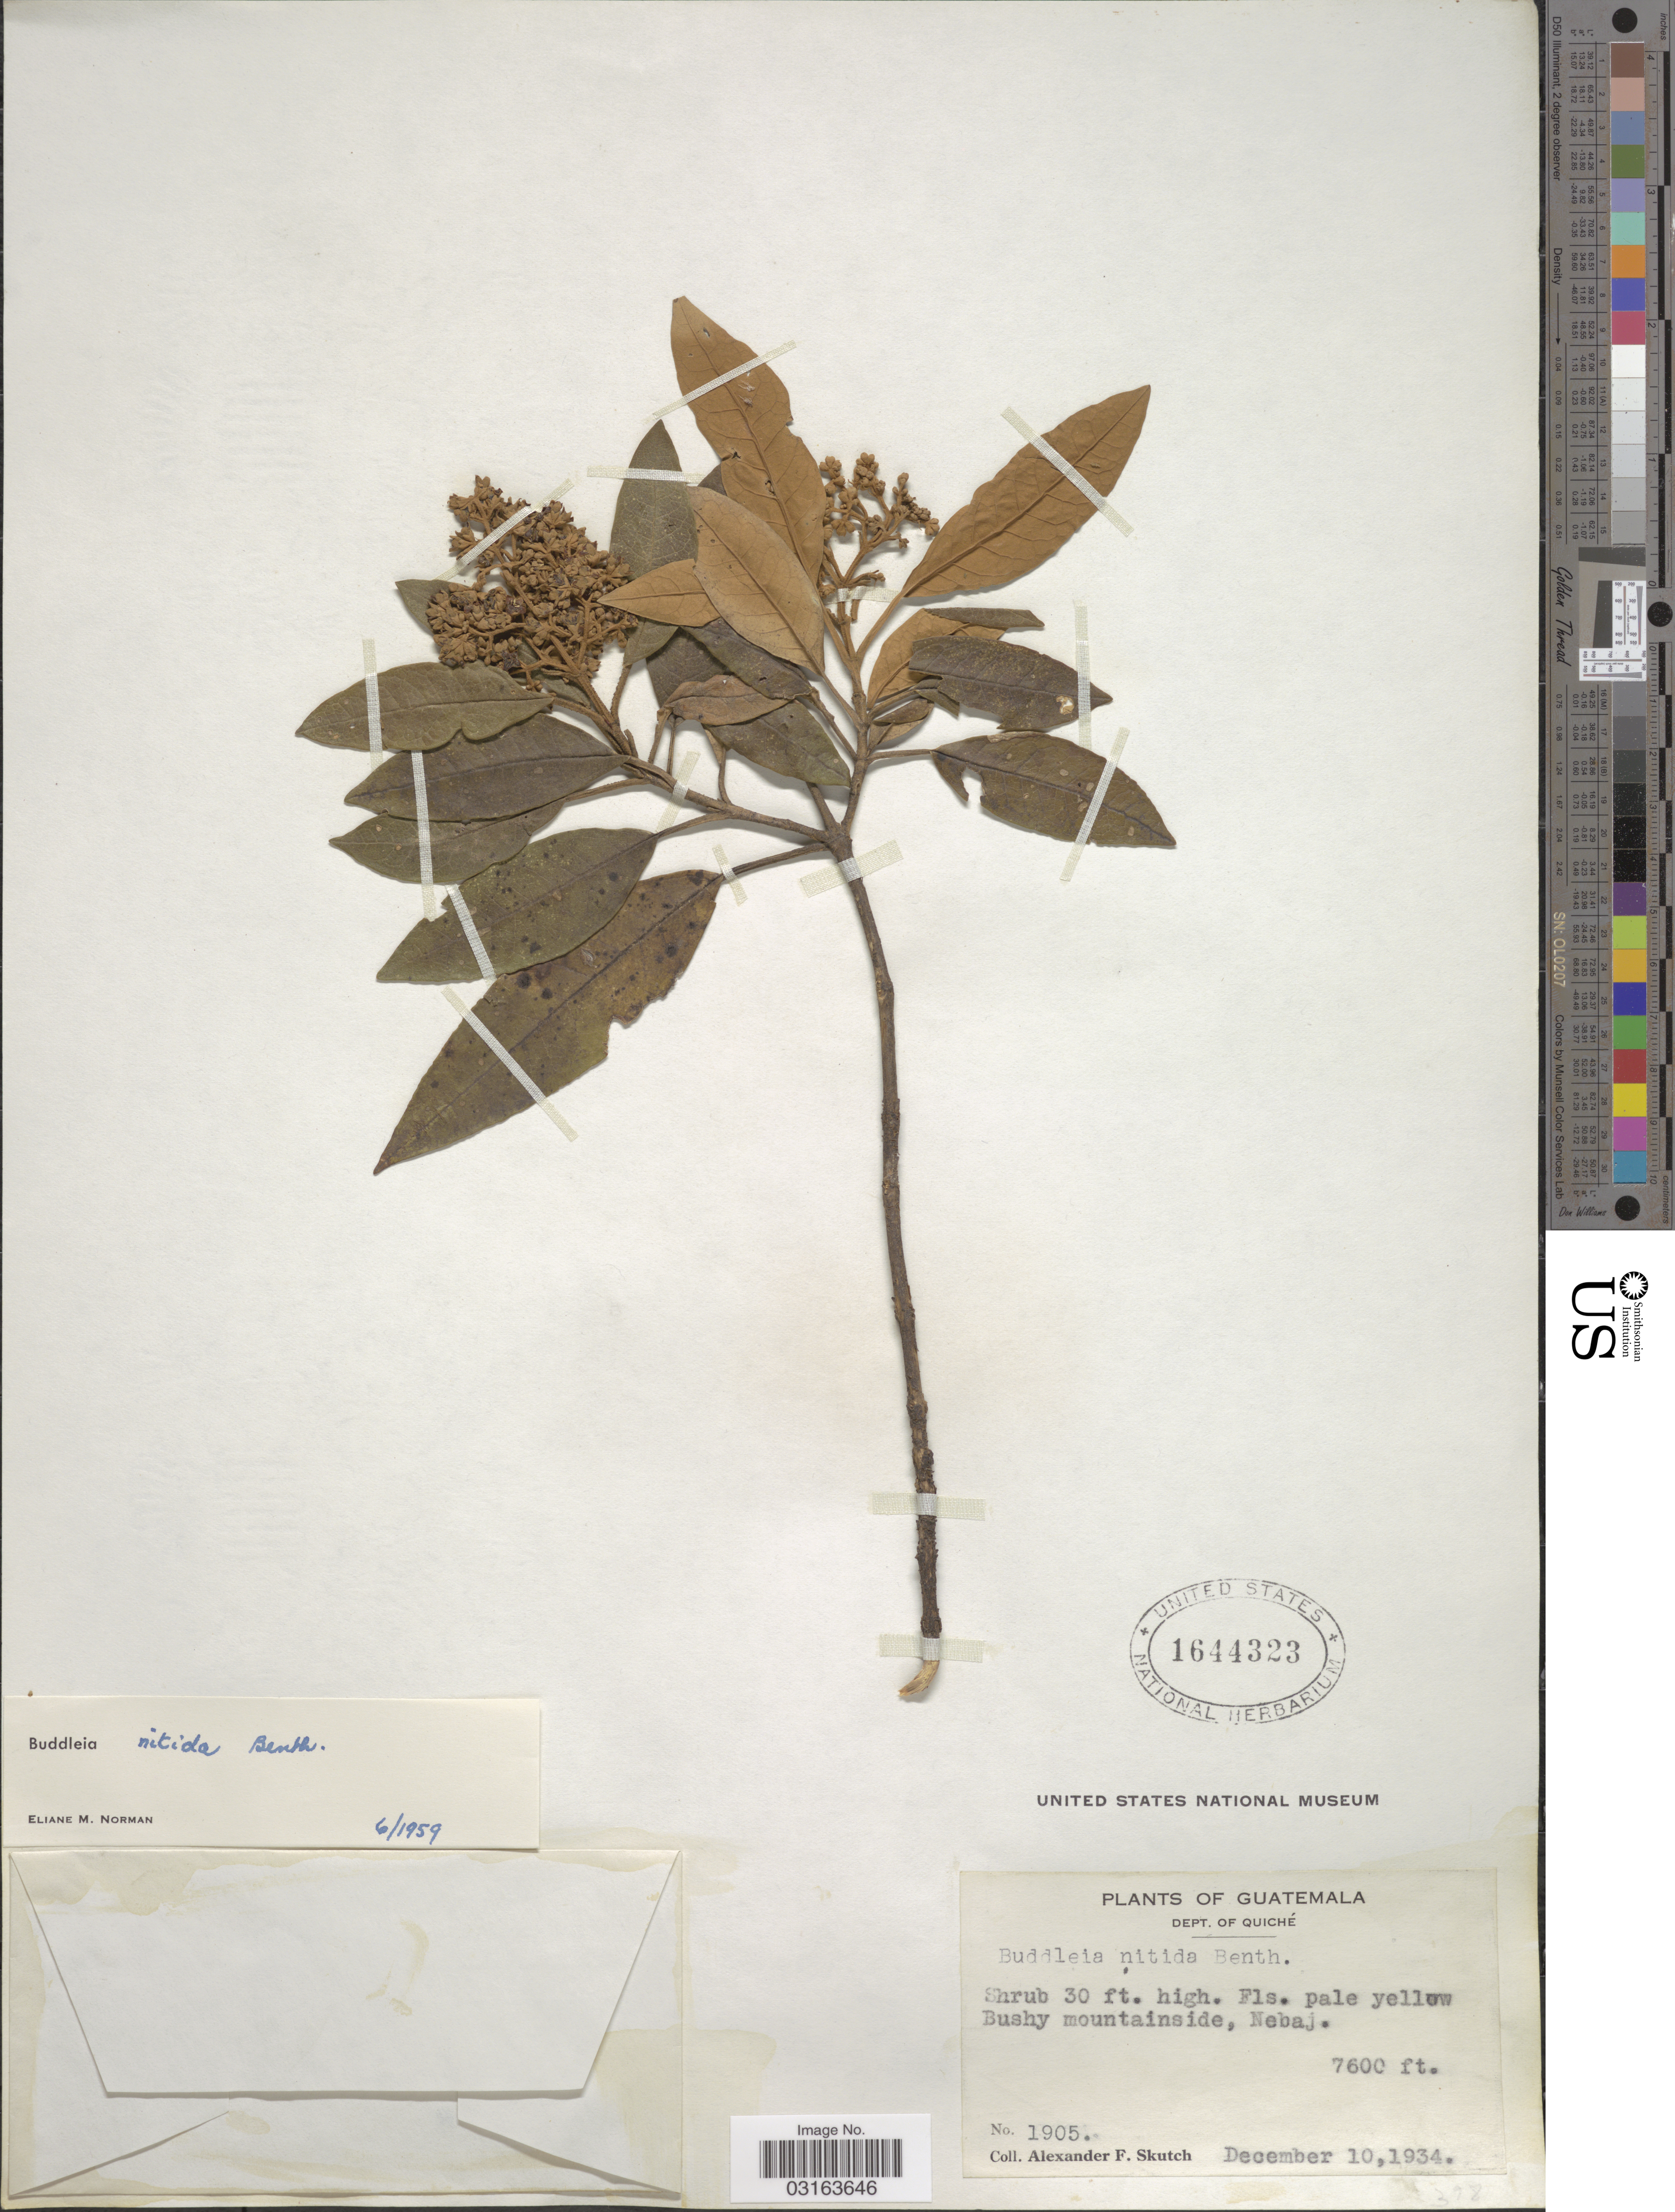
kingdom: Plantae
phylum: Tracheophyta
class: Magnoliopsida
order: Lamiales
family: Scrophulariaceae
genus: Buddleja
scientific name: Buddleja nitida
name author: Benth.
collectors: A. F. Skutch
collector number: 1905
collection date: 1934-12-10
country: Guatemala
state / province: El Quiché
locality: Dept. of Quiché. Nebaj.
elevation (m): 2316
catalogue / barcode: US 1644323